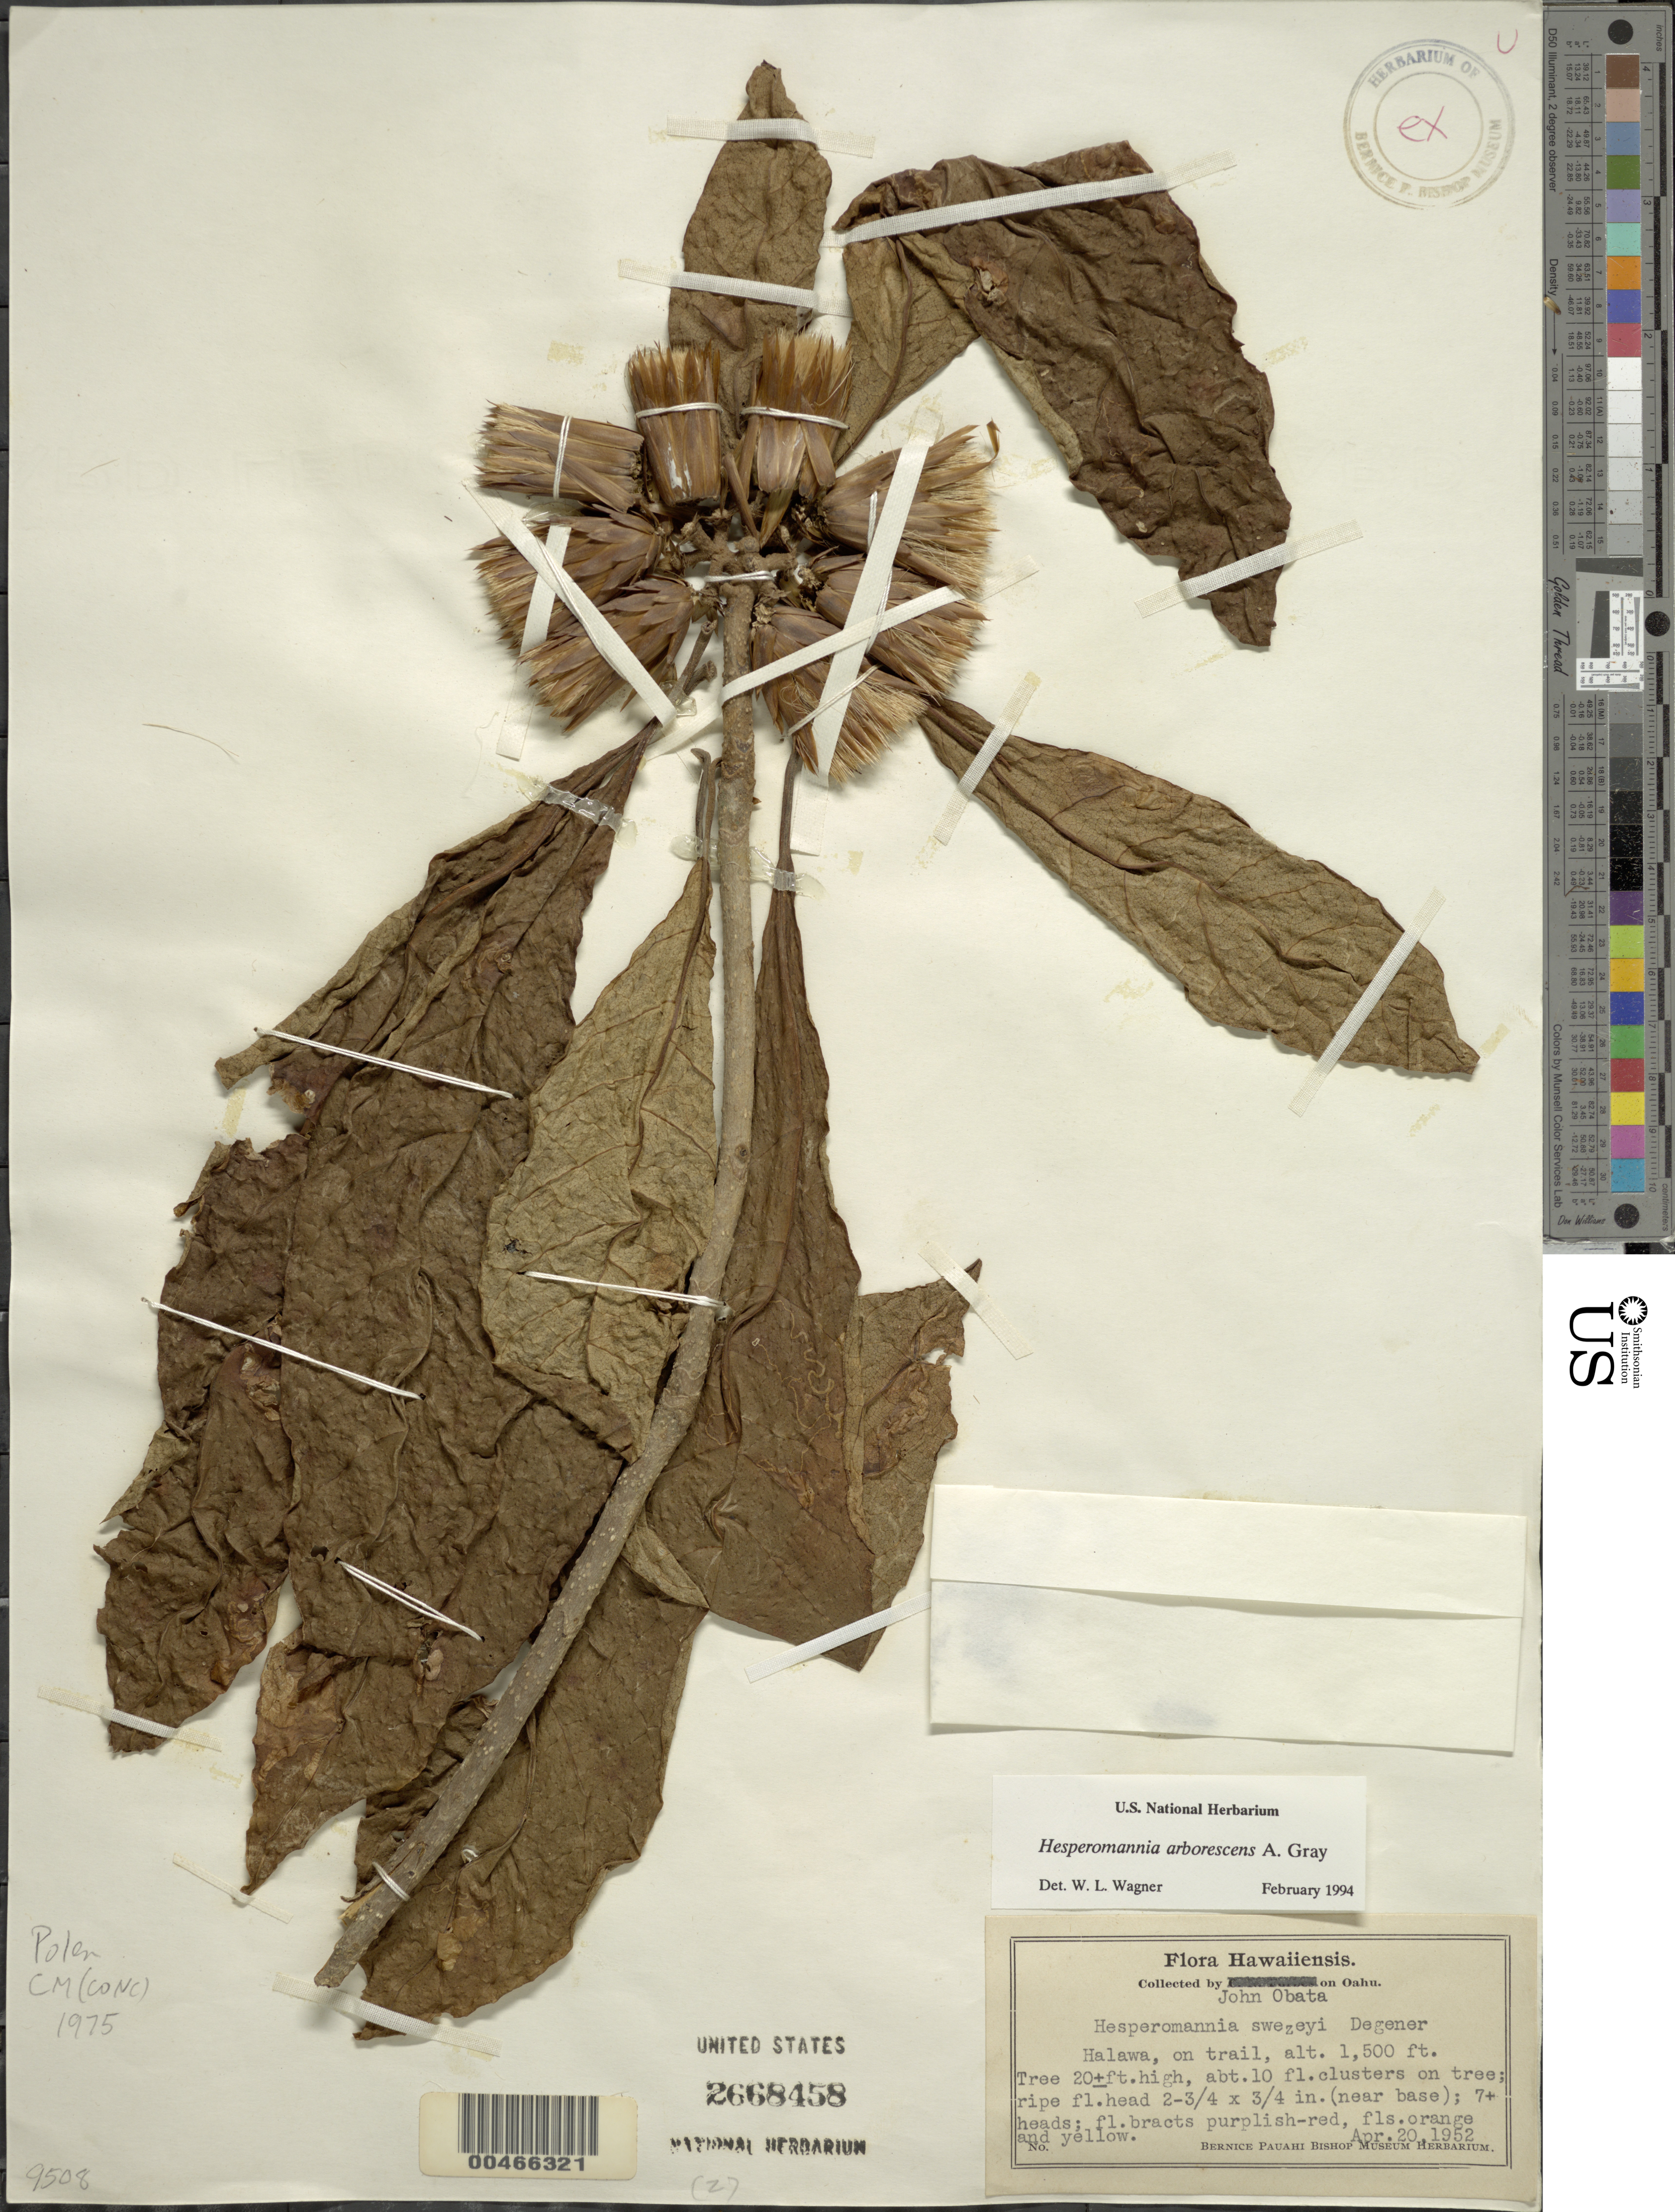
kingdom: Plantae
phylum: Tracheophyta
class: Magnoliopsida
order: Asterales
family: Asteraceae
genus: Hesperomannia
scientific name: Hesperomannia swezeyi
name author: O. Deg.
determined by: Wagner, W. L., (BOT), Smithsonian Institution - National Museum of Natural History (UNITED STATES)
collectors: J. Obata et al.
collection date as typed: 20 Apr 1952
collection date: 1952-04-20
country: United States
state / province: Hawaii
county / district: Honolulu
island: Oahu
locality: Halawa, on trail.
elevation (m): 457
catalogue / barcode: US 2668458